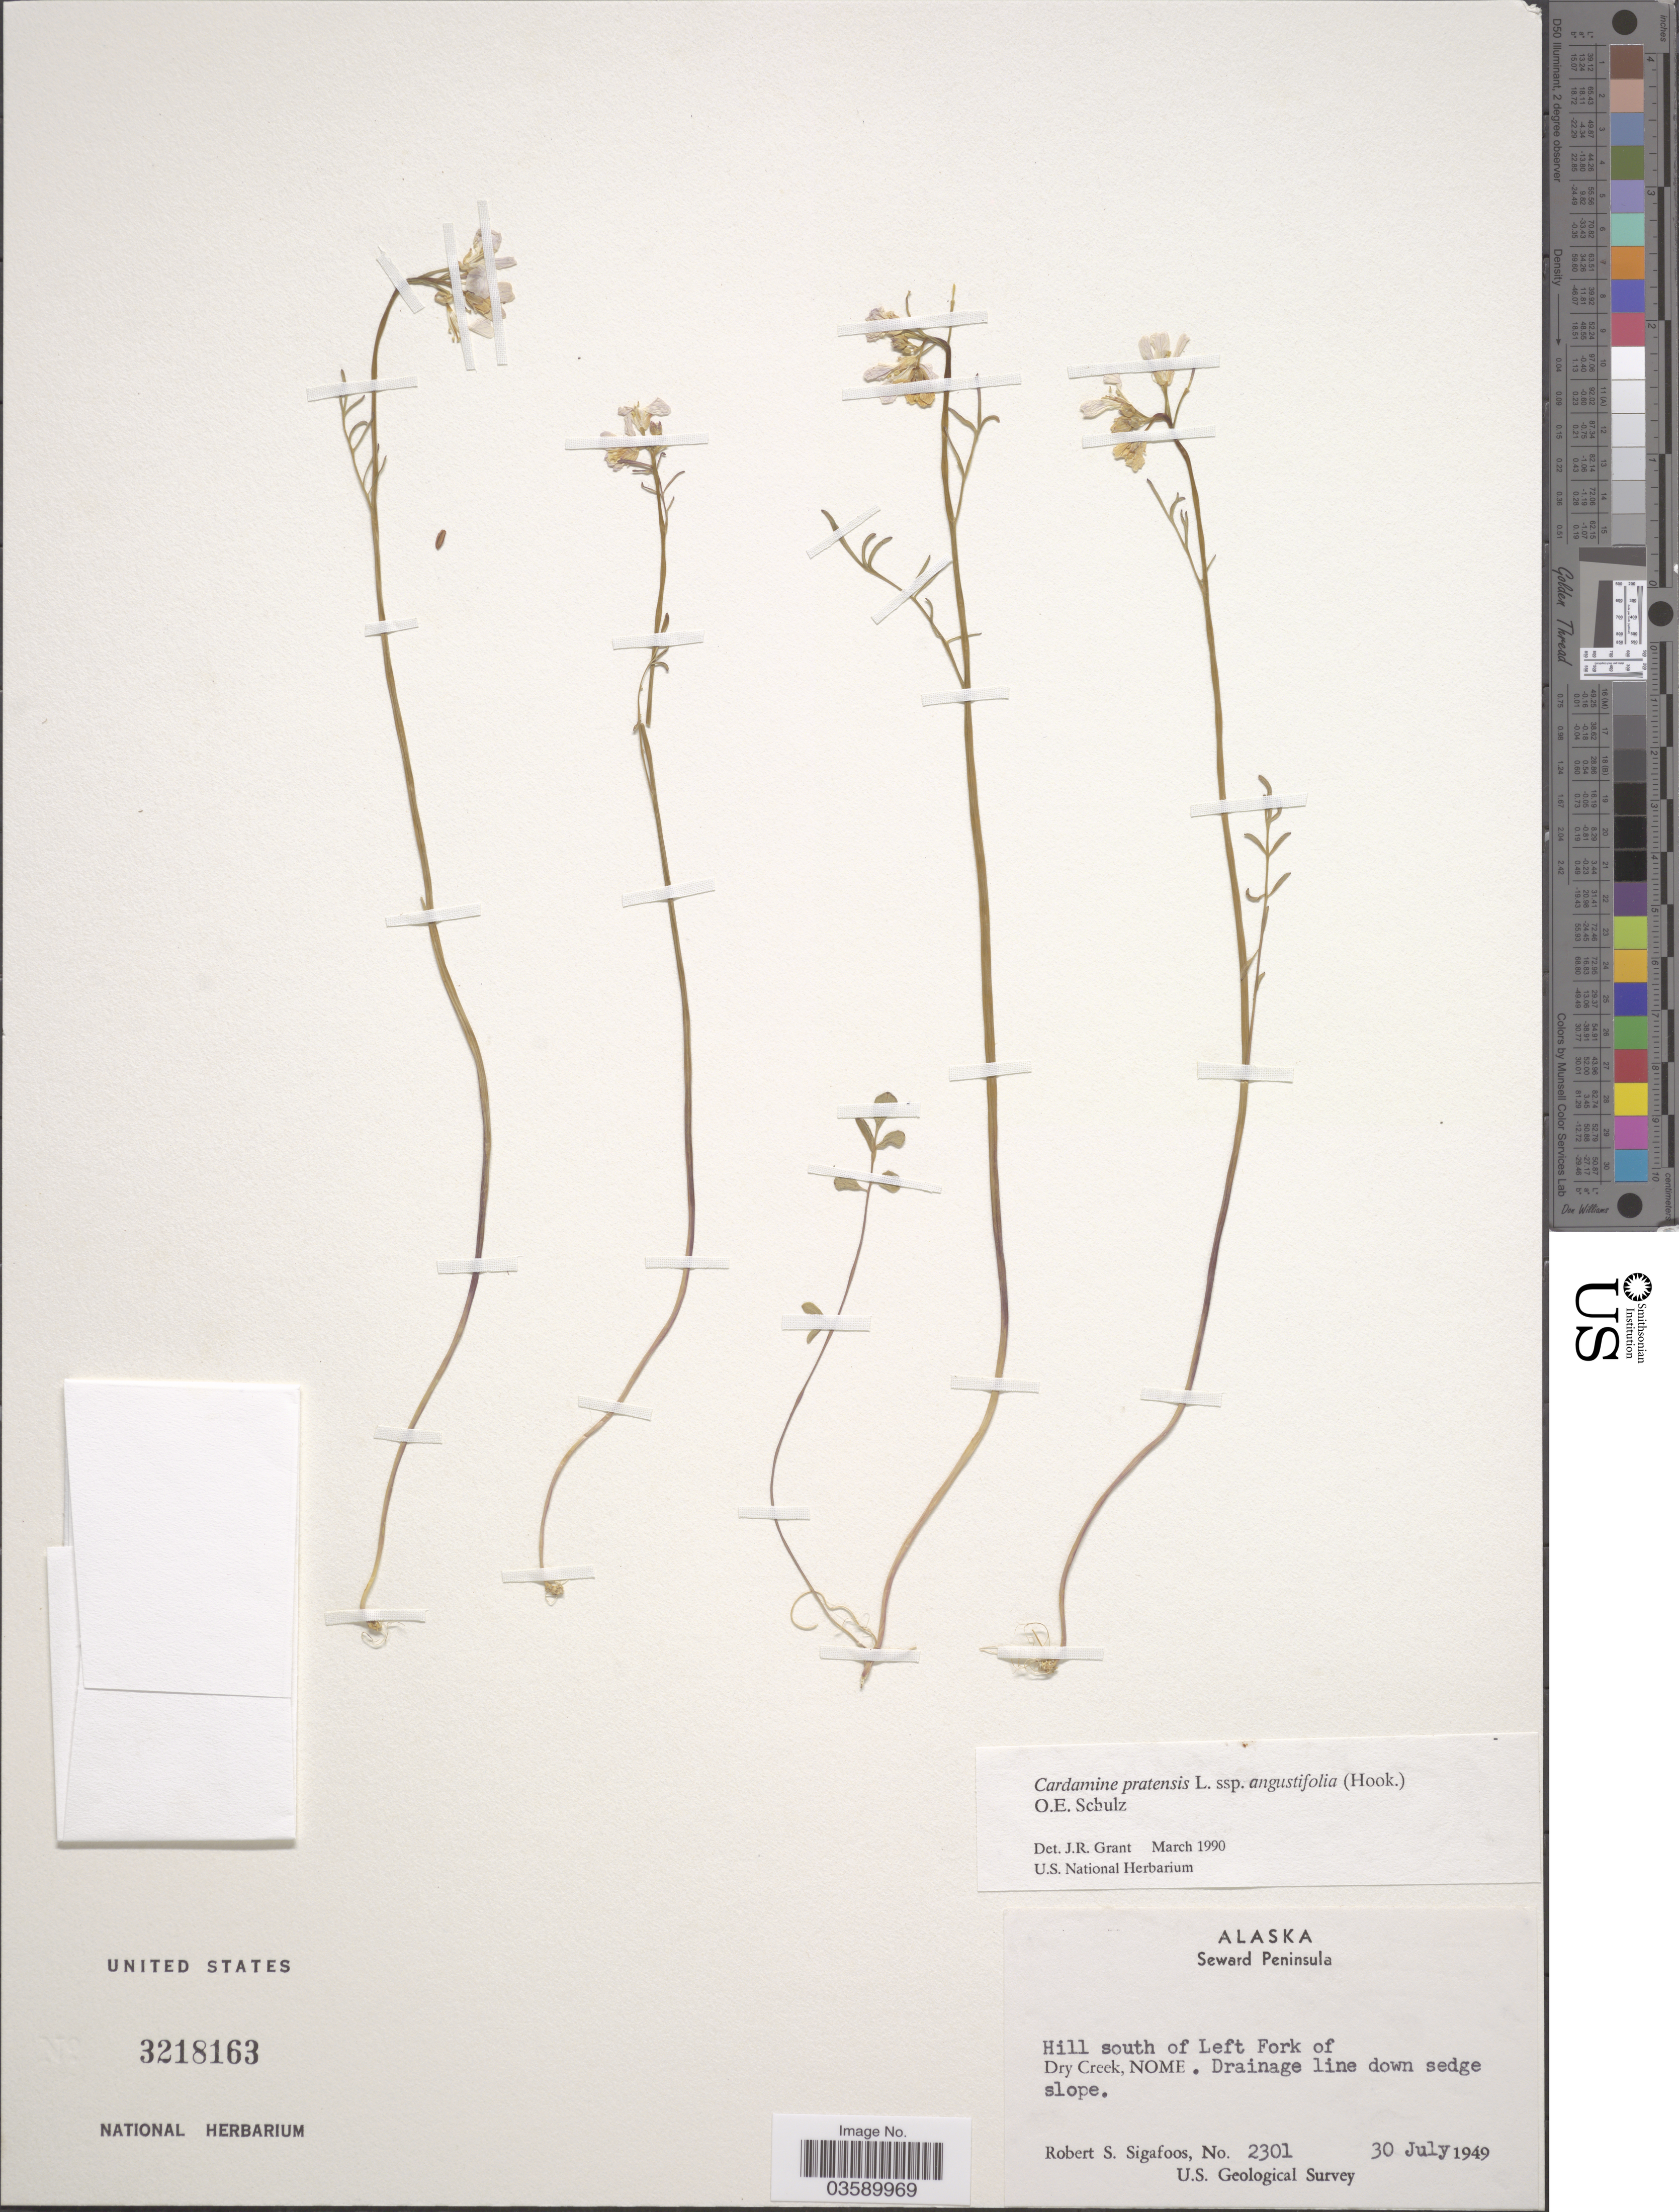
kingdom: Plantae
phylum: Tracheophyta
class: Magnoliopsida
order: Brassicales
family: Brassicaceae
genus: Cardamine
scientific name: Cardamine pratensis subsp. angustifolia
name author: (Hook.) O.E. Schulz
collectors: R. Sigafoos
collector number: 2301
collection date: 1949-07-30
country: United States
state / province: Alaska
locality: Seward Peninsula. Hill south of Left Fork of Dry Creek, Nome. Drainage line down sedge slope.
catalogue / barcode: US 3218163